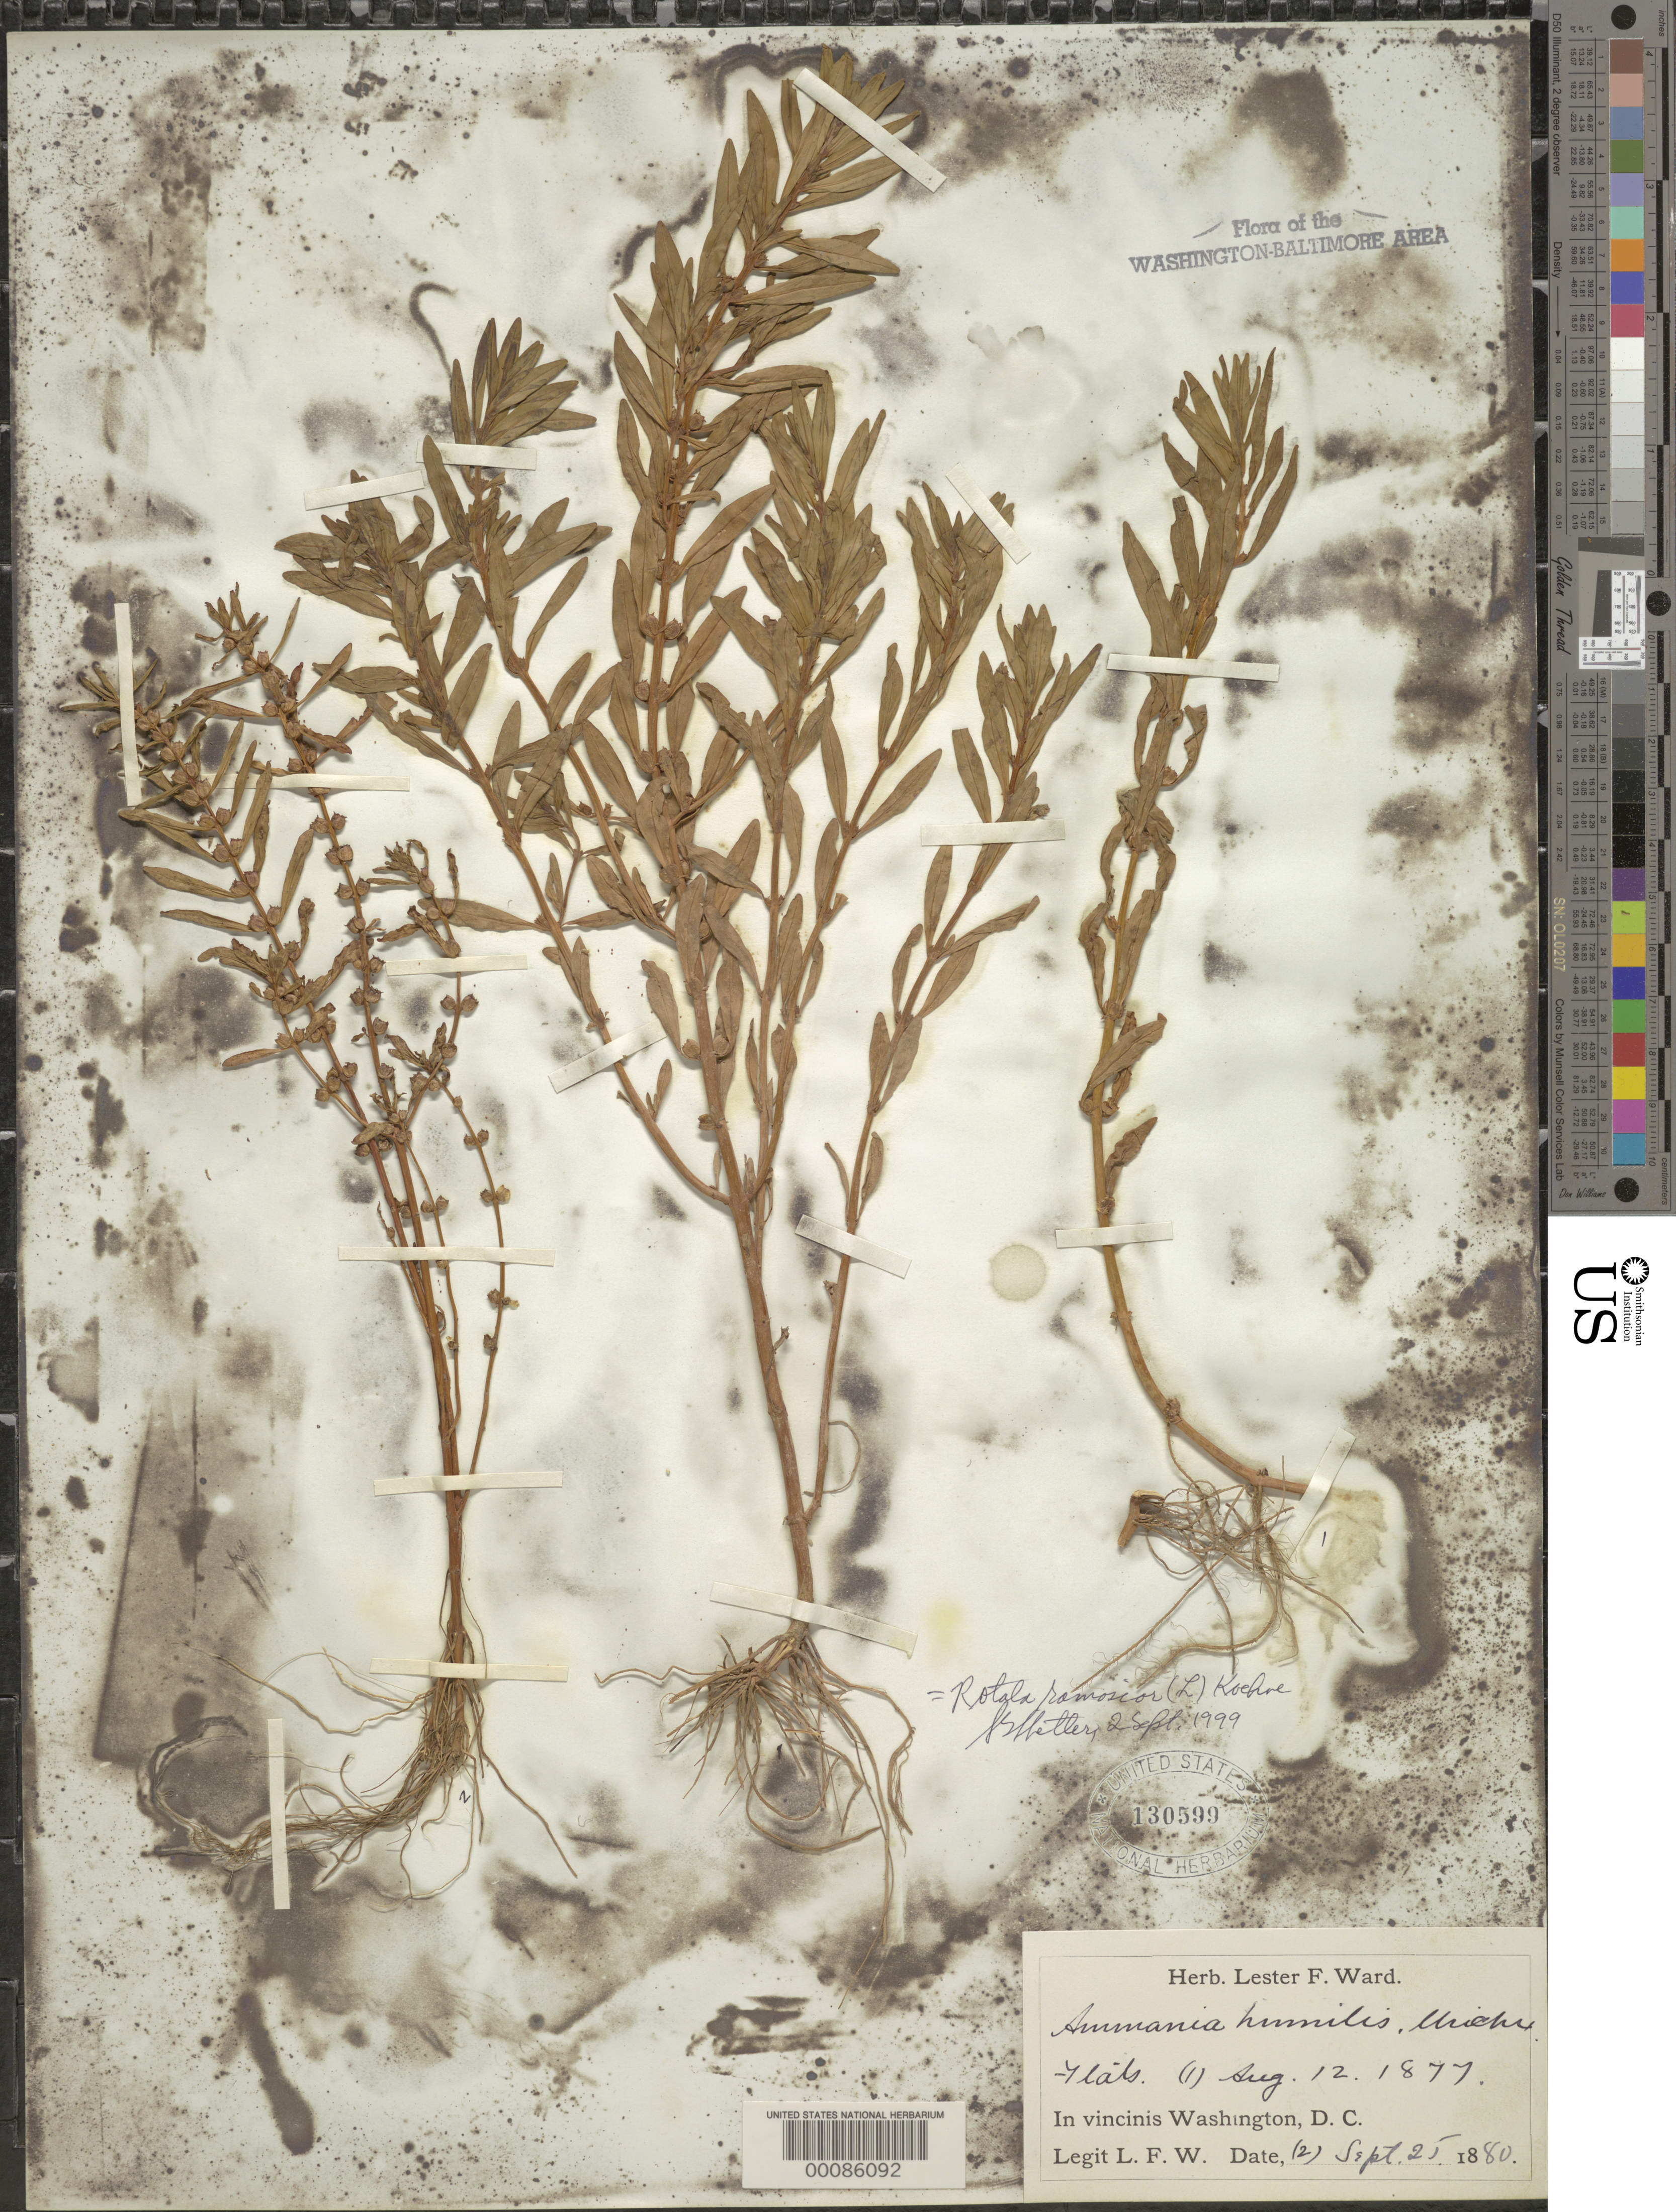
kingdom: Plantae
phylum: Tracheophyta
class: Magnoliopsida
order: Myrtales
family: Lythraceae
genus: Rotala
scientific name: Rotala ramosior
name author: (L.) Koehne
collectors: L. F. Ward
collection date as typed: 12 Aug 1877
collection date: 1877-08-12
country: United States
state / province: District of Columbia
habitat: Flats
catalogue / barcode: US 130599